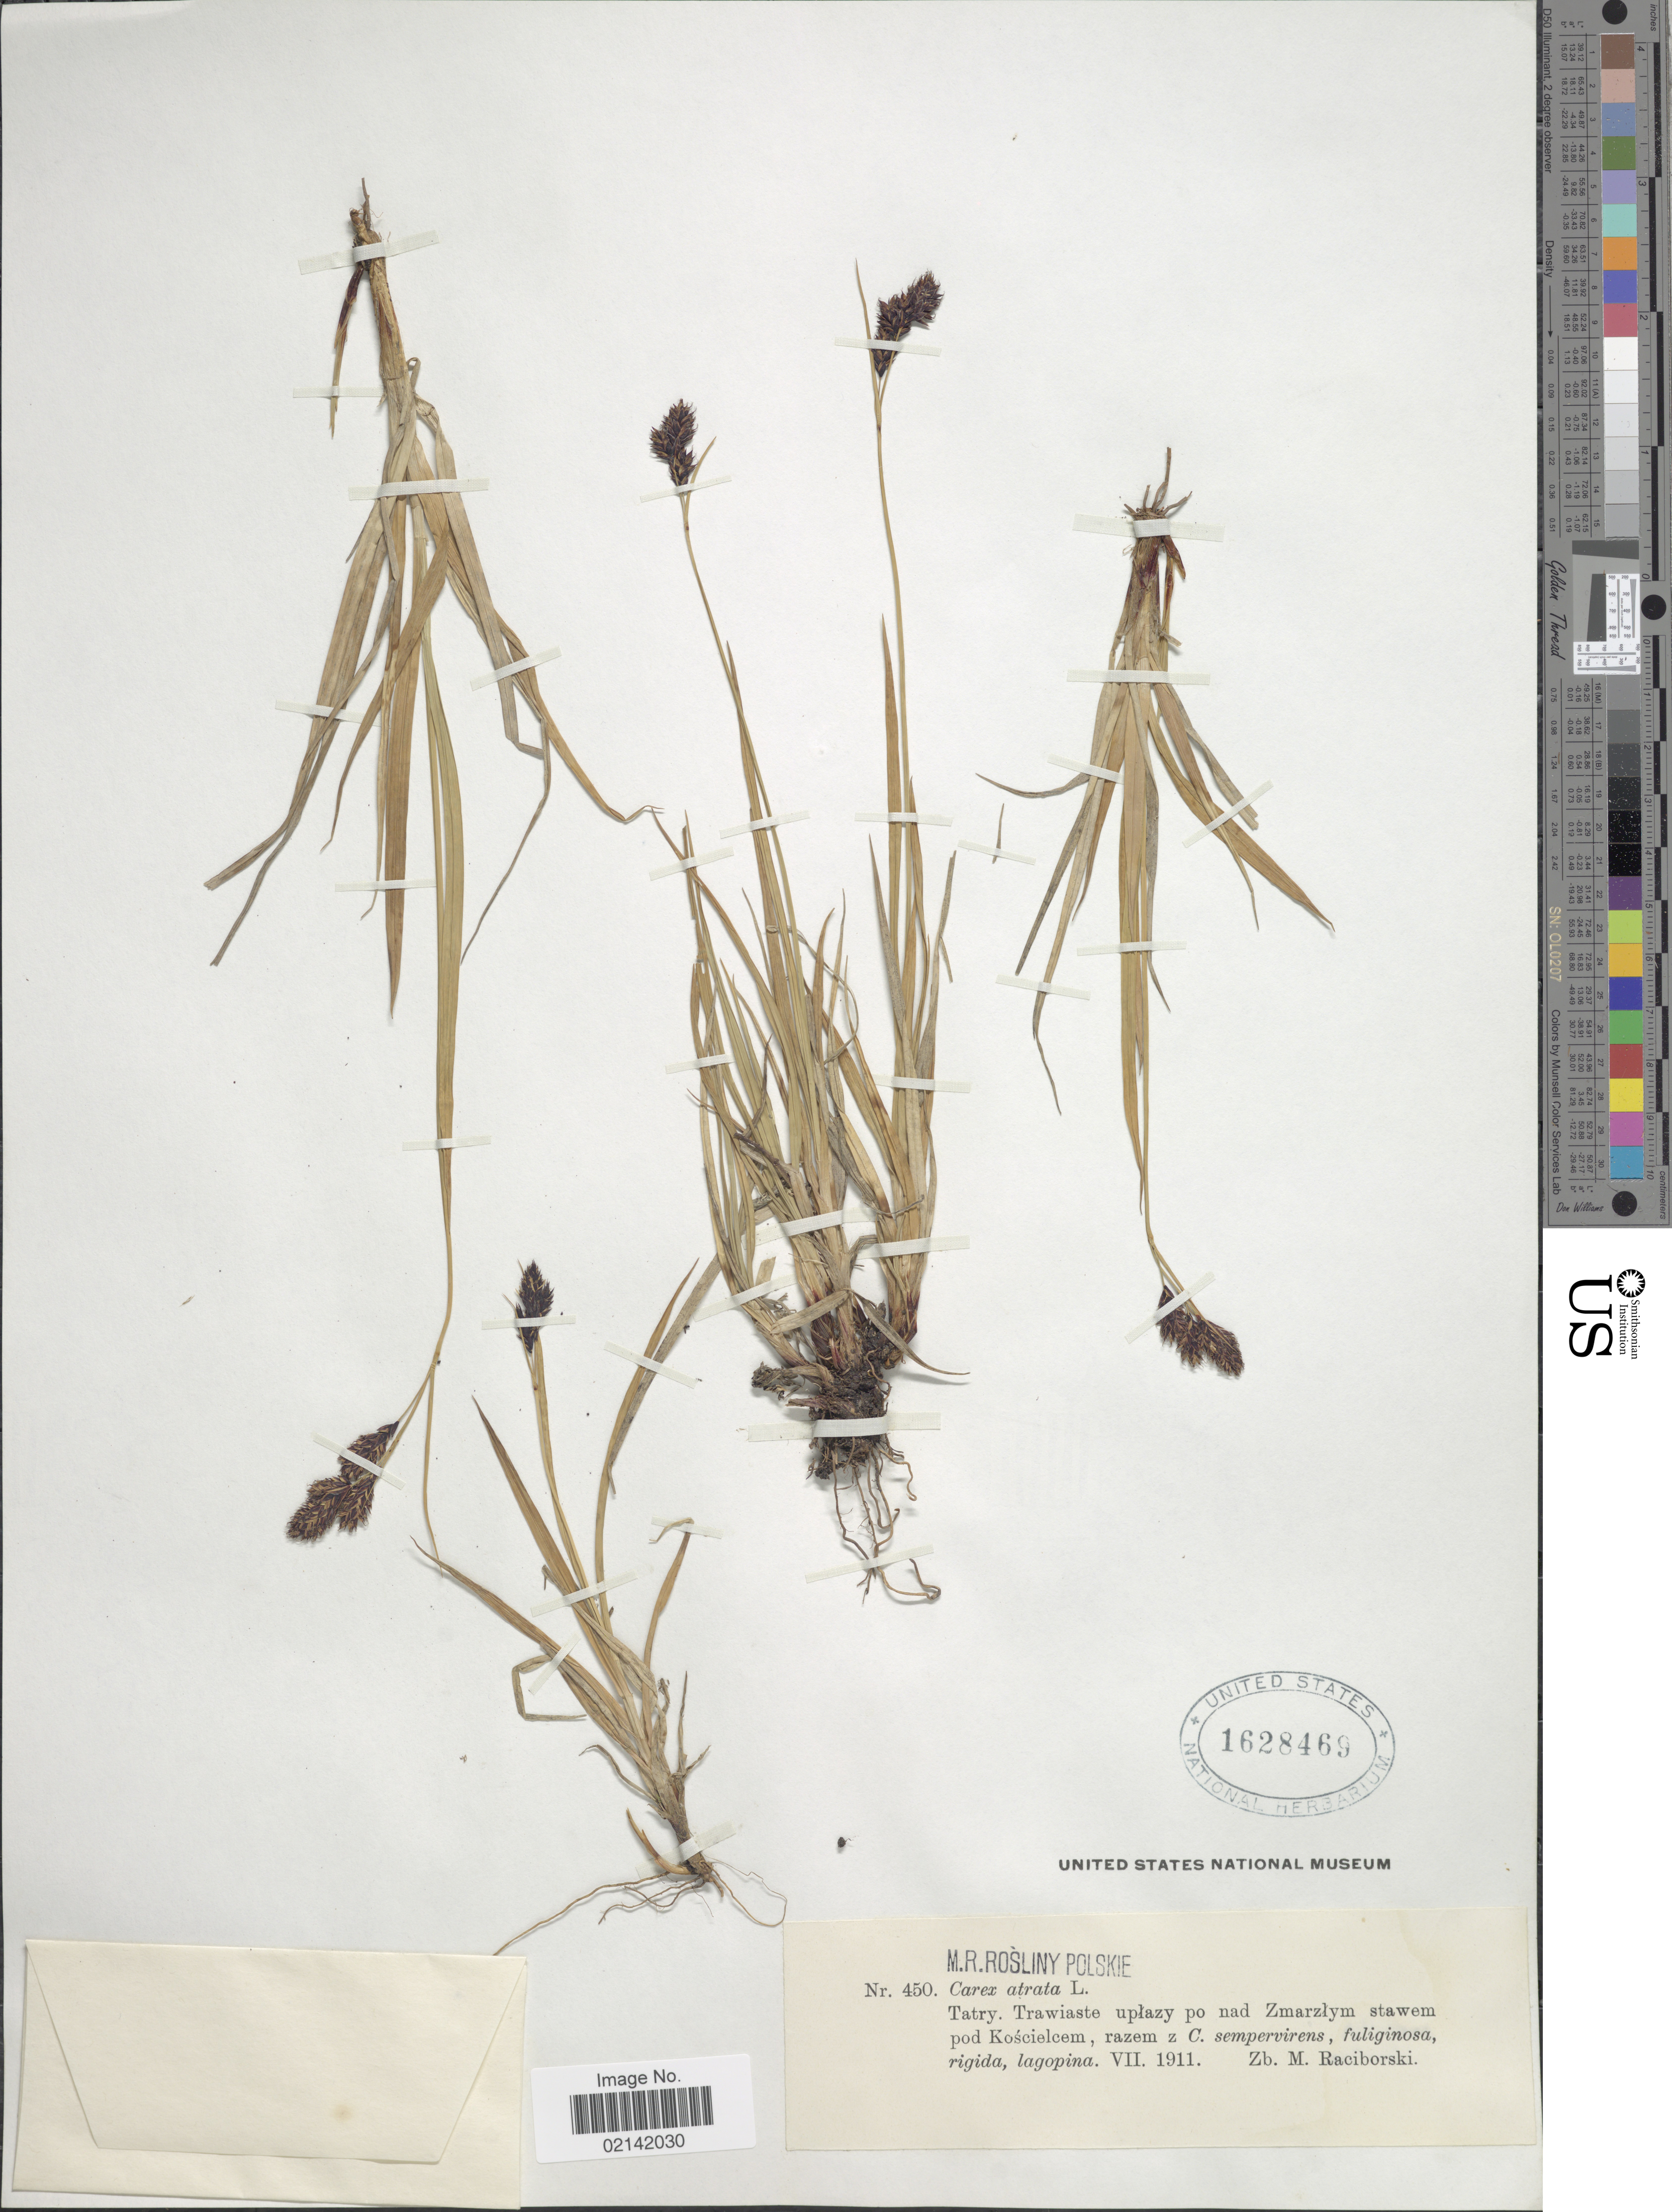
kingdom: Plantae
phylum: Tracheophyta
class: Liliopsida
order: Poales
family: Cyperaceae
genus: Carex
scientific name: Carex atrata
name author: L.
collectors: Z. Raciborski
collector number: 450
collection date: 1911-07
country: Poland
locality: Tatry, Trawiaste uplazy po nad Zmaezlym stawem pod Koscielcem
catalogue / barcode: US 1628469